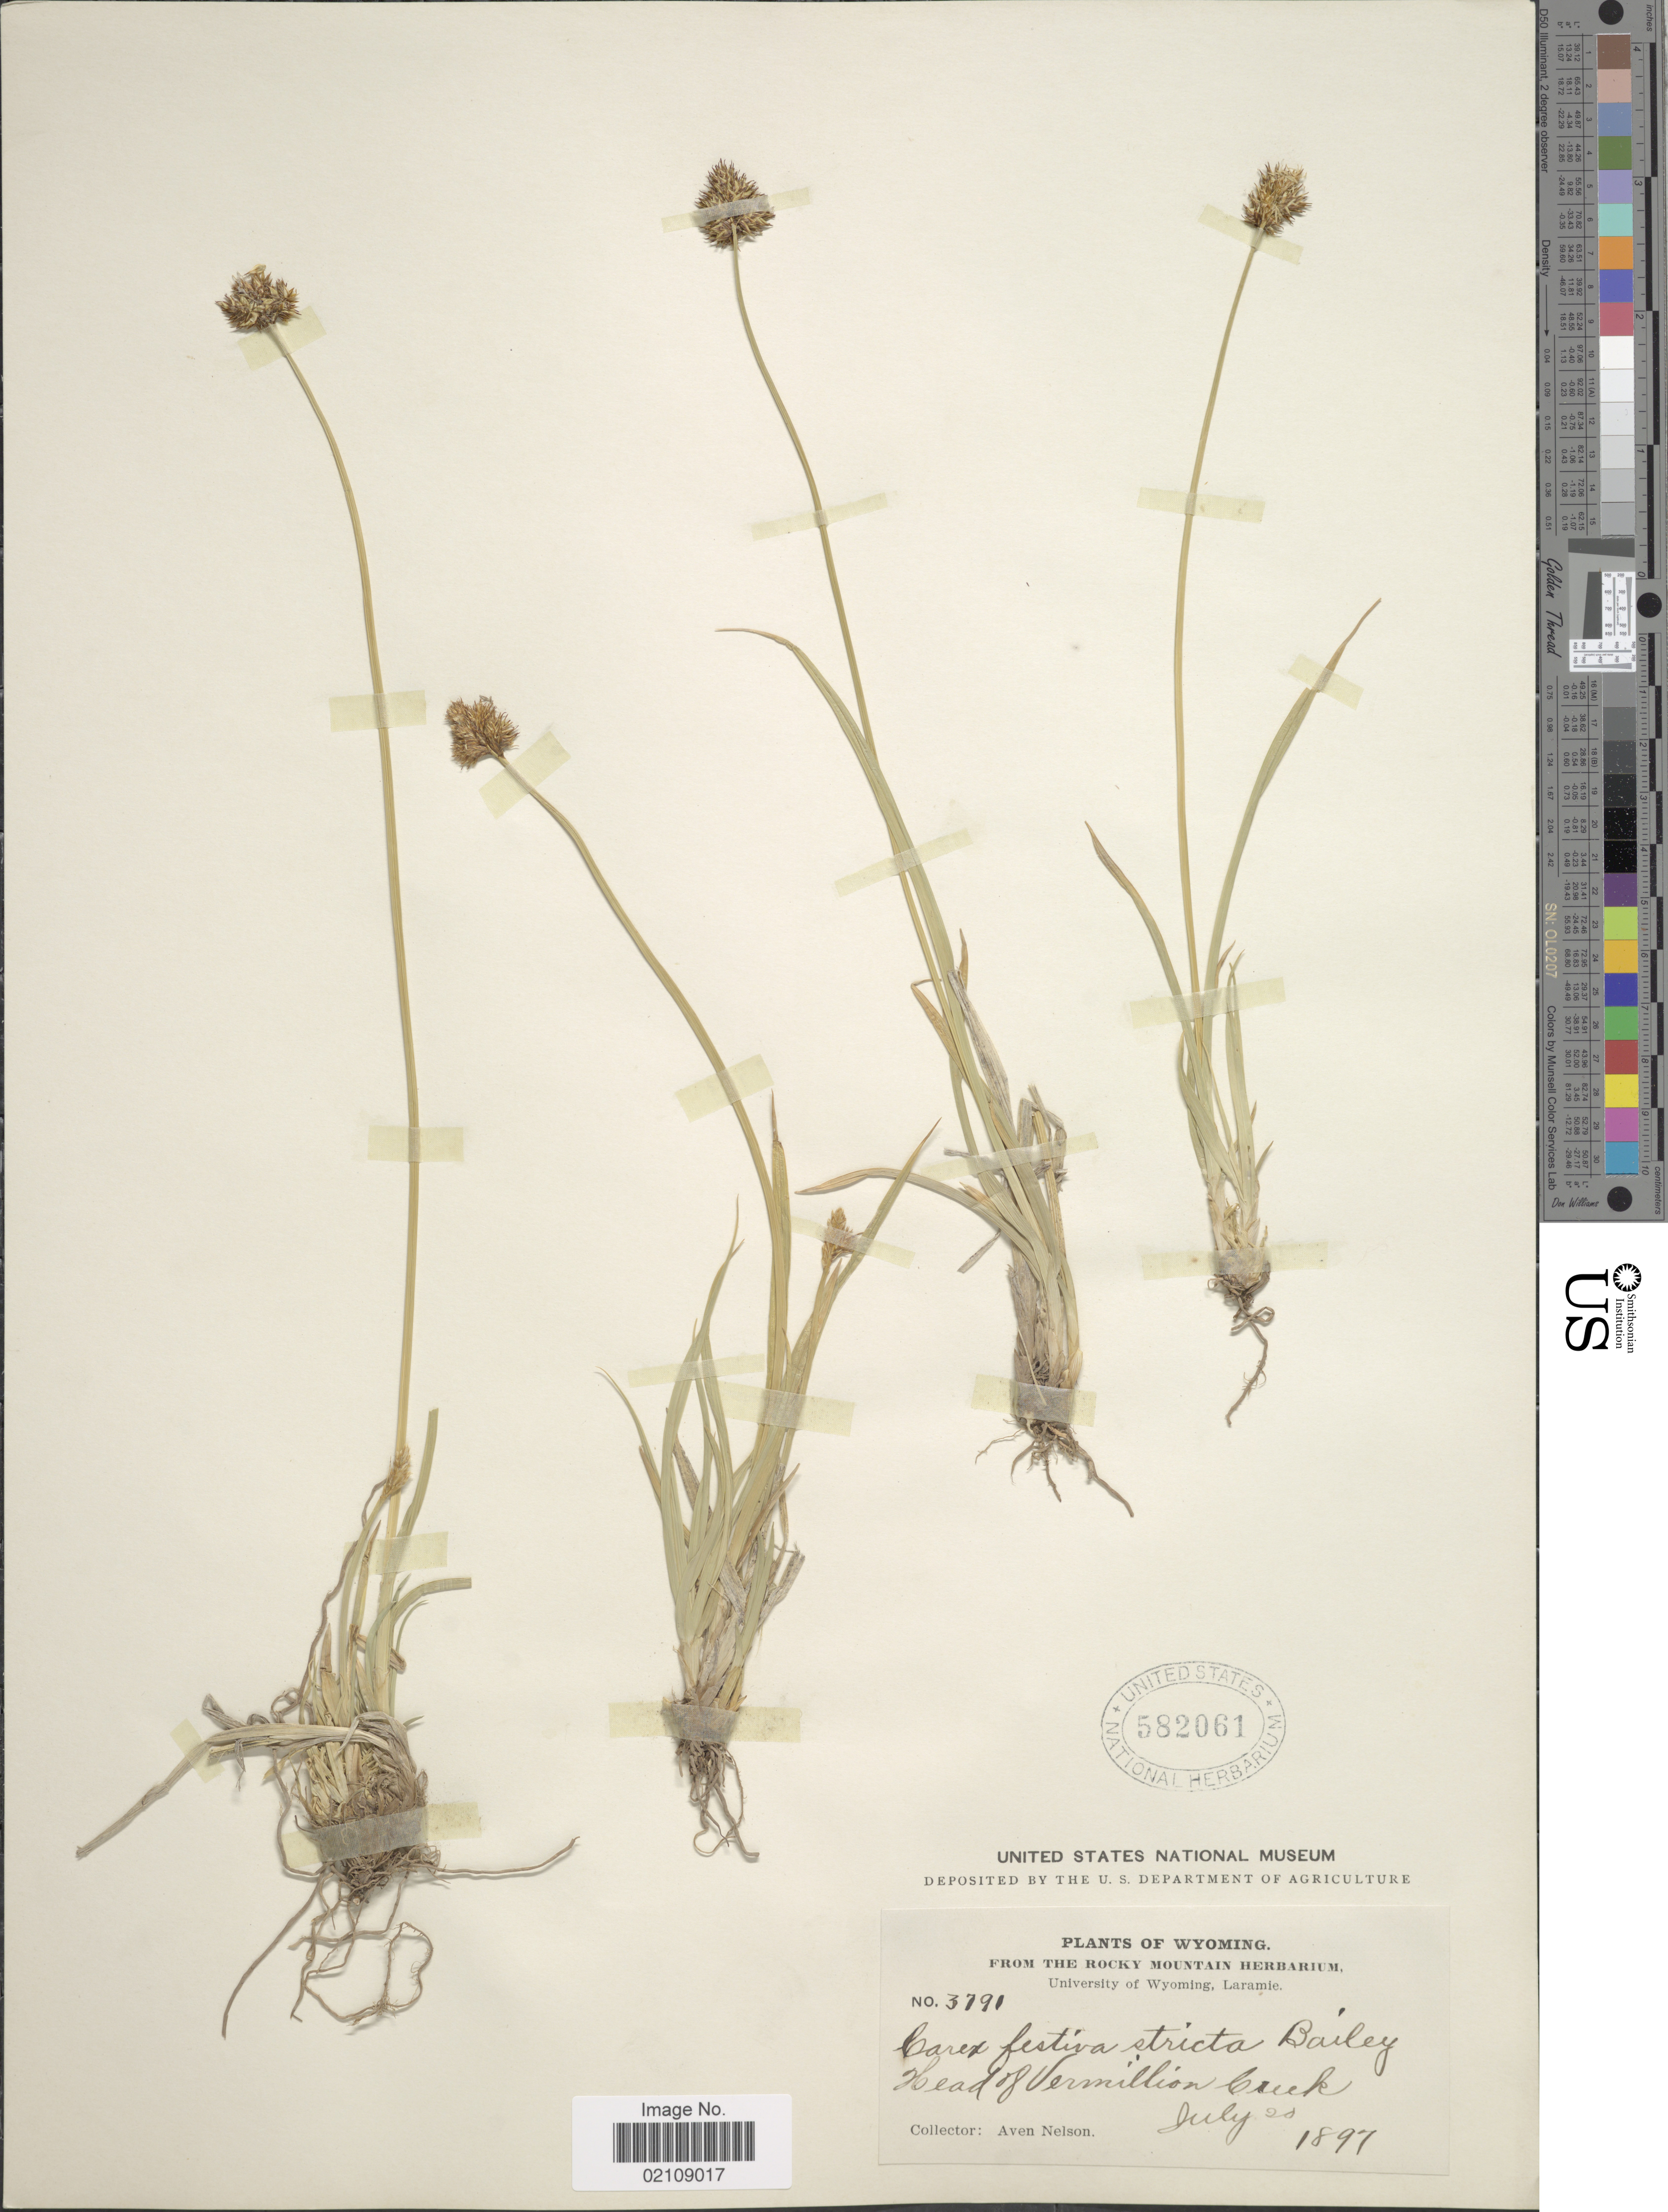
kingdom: Plantae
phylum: Tracheophyta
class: Liliopsida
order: Poales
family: Cyperaceae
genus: Carex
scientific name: Carex festiva var. stricta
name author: L.H. Bailey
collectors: A. Nelson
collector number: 3791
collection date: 1897-07-20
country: United States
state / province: Wyoming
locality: Head of Vermillion Creek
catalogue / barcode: US 582061